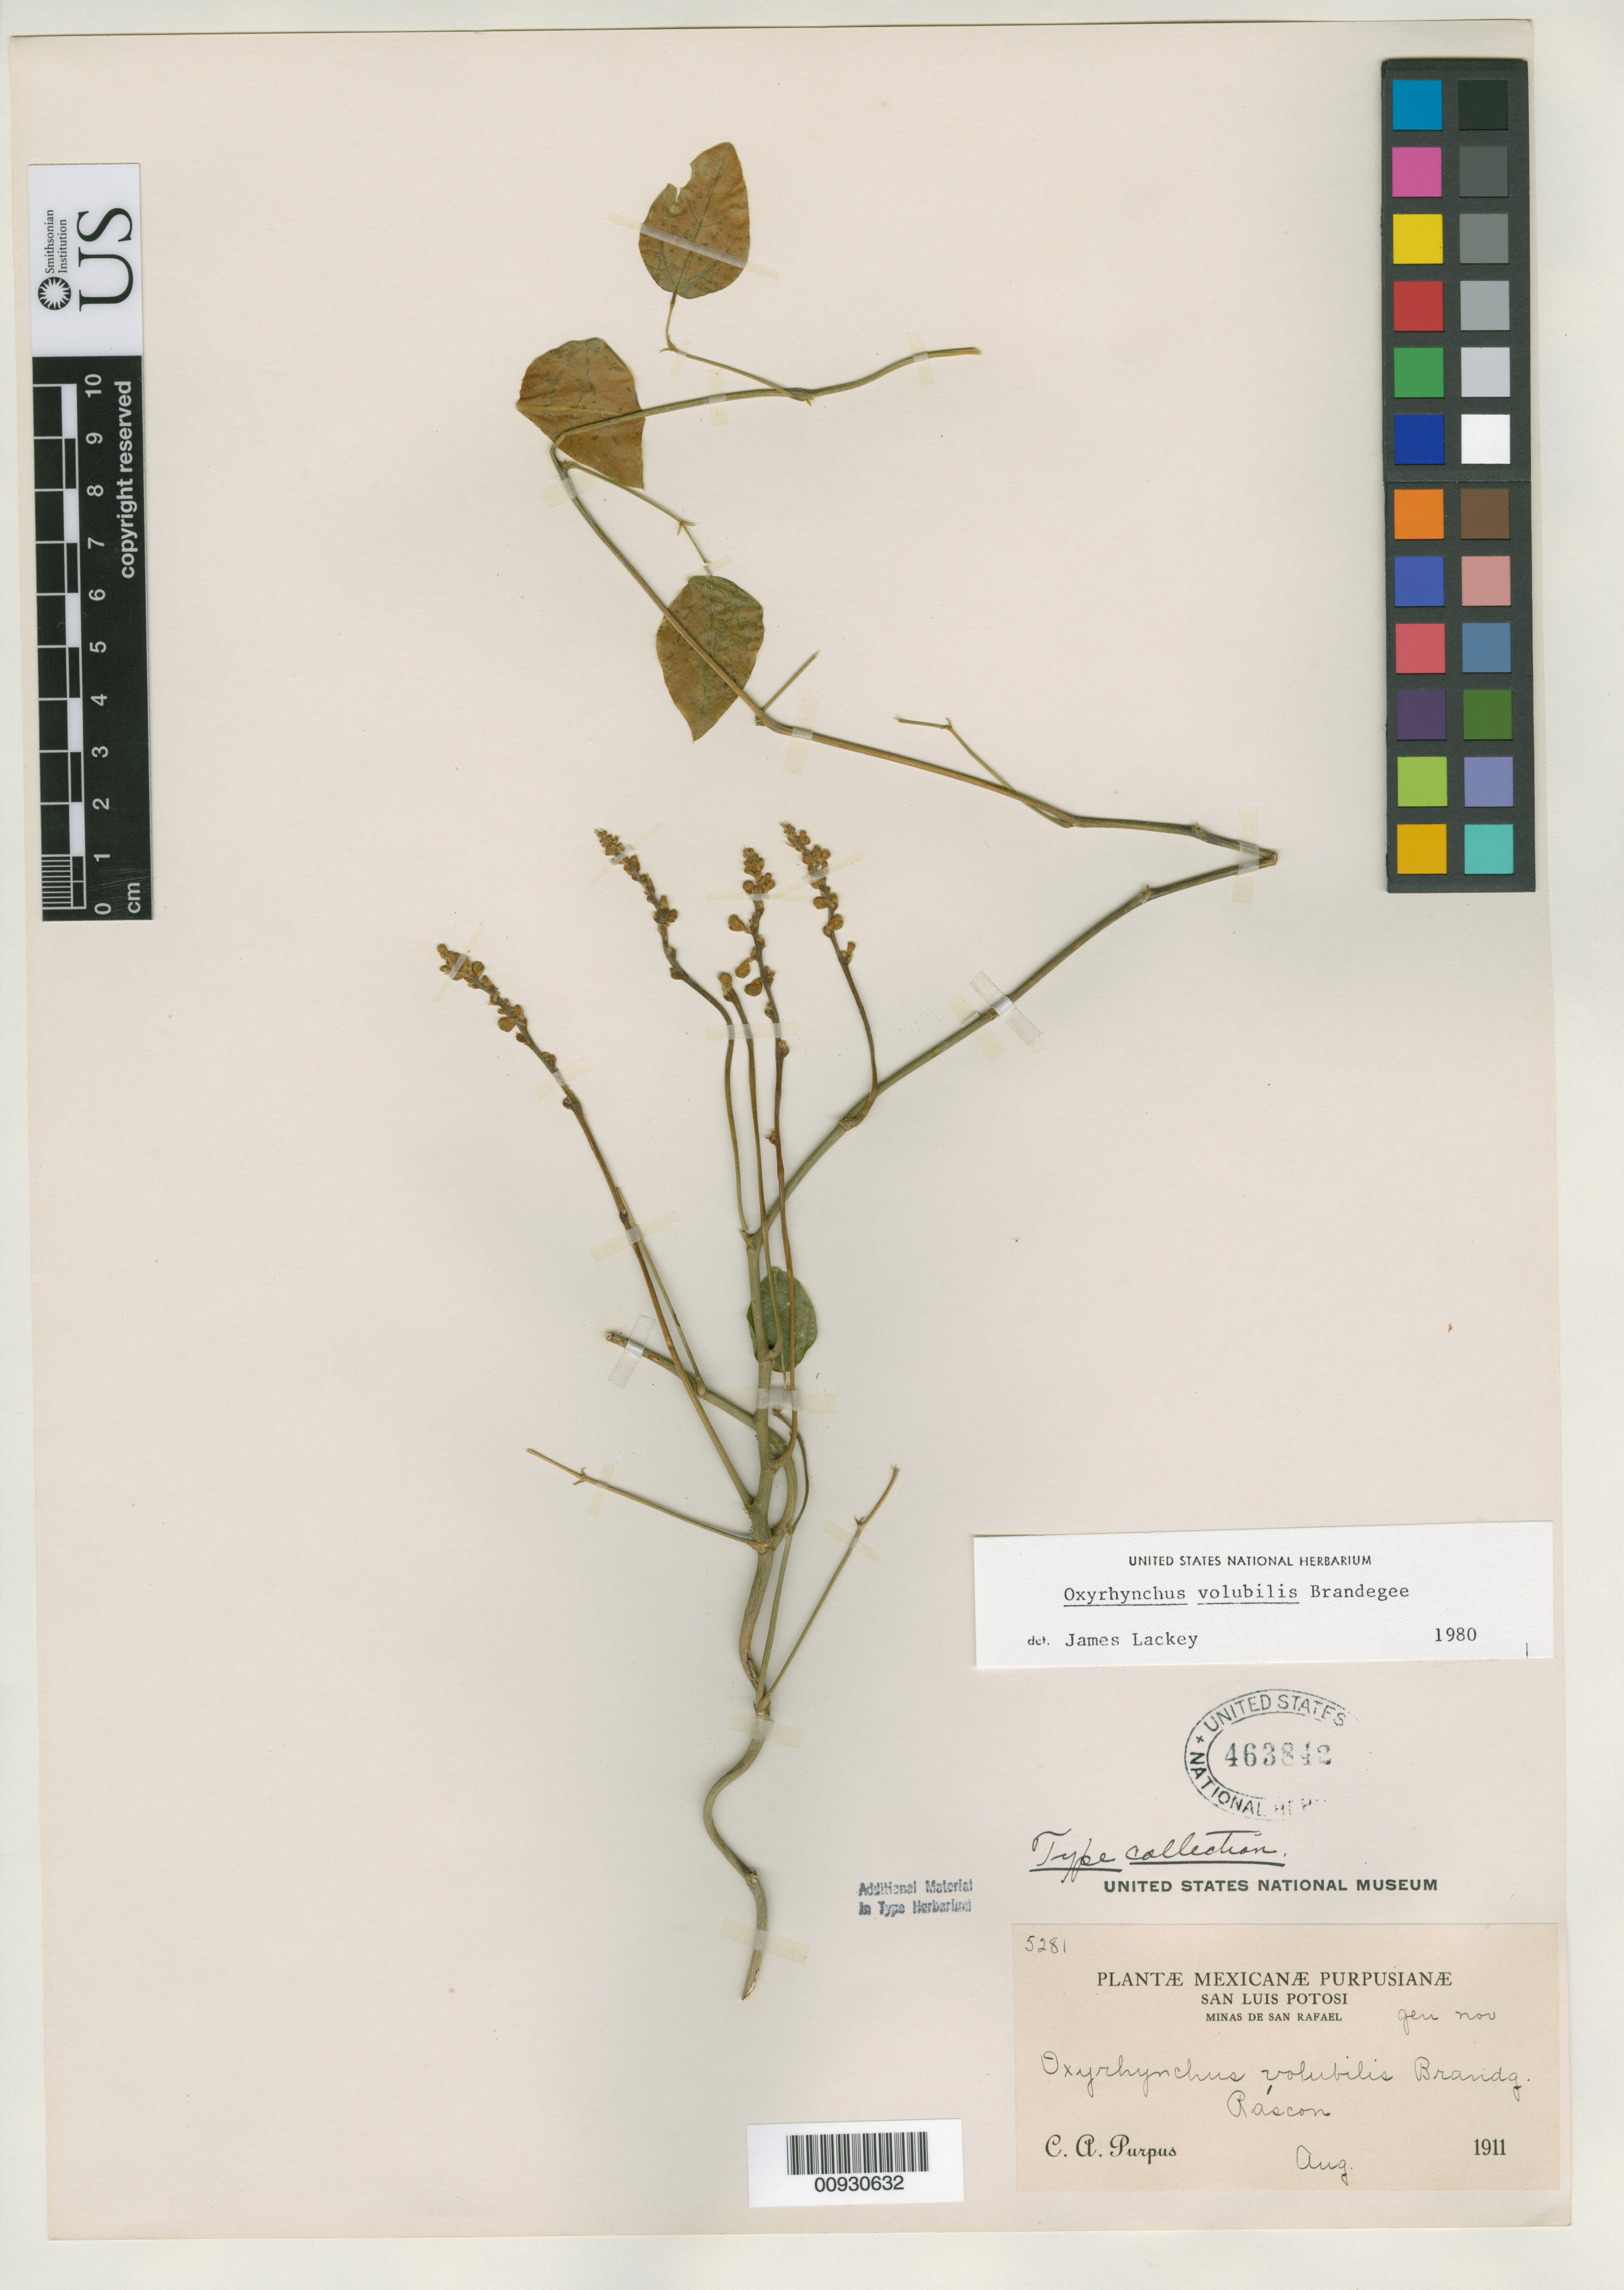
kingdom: Plantae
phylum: Tracheophyta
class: Magnoliopsida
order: Fabales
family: Fabaceae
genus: Oxyrhynchus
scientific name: Oxyrhynchus volubilis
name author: Brandegee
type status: Isotype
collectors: C. A. Purpus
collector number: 5281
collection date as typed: Aug 1911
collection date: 1911-08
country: Mexico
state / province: San Luis Potosí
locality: Near Rascon.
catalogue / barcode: US 463842